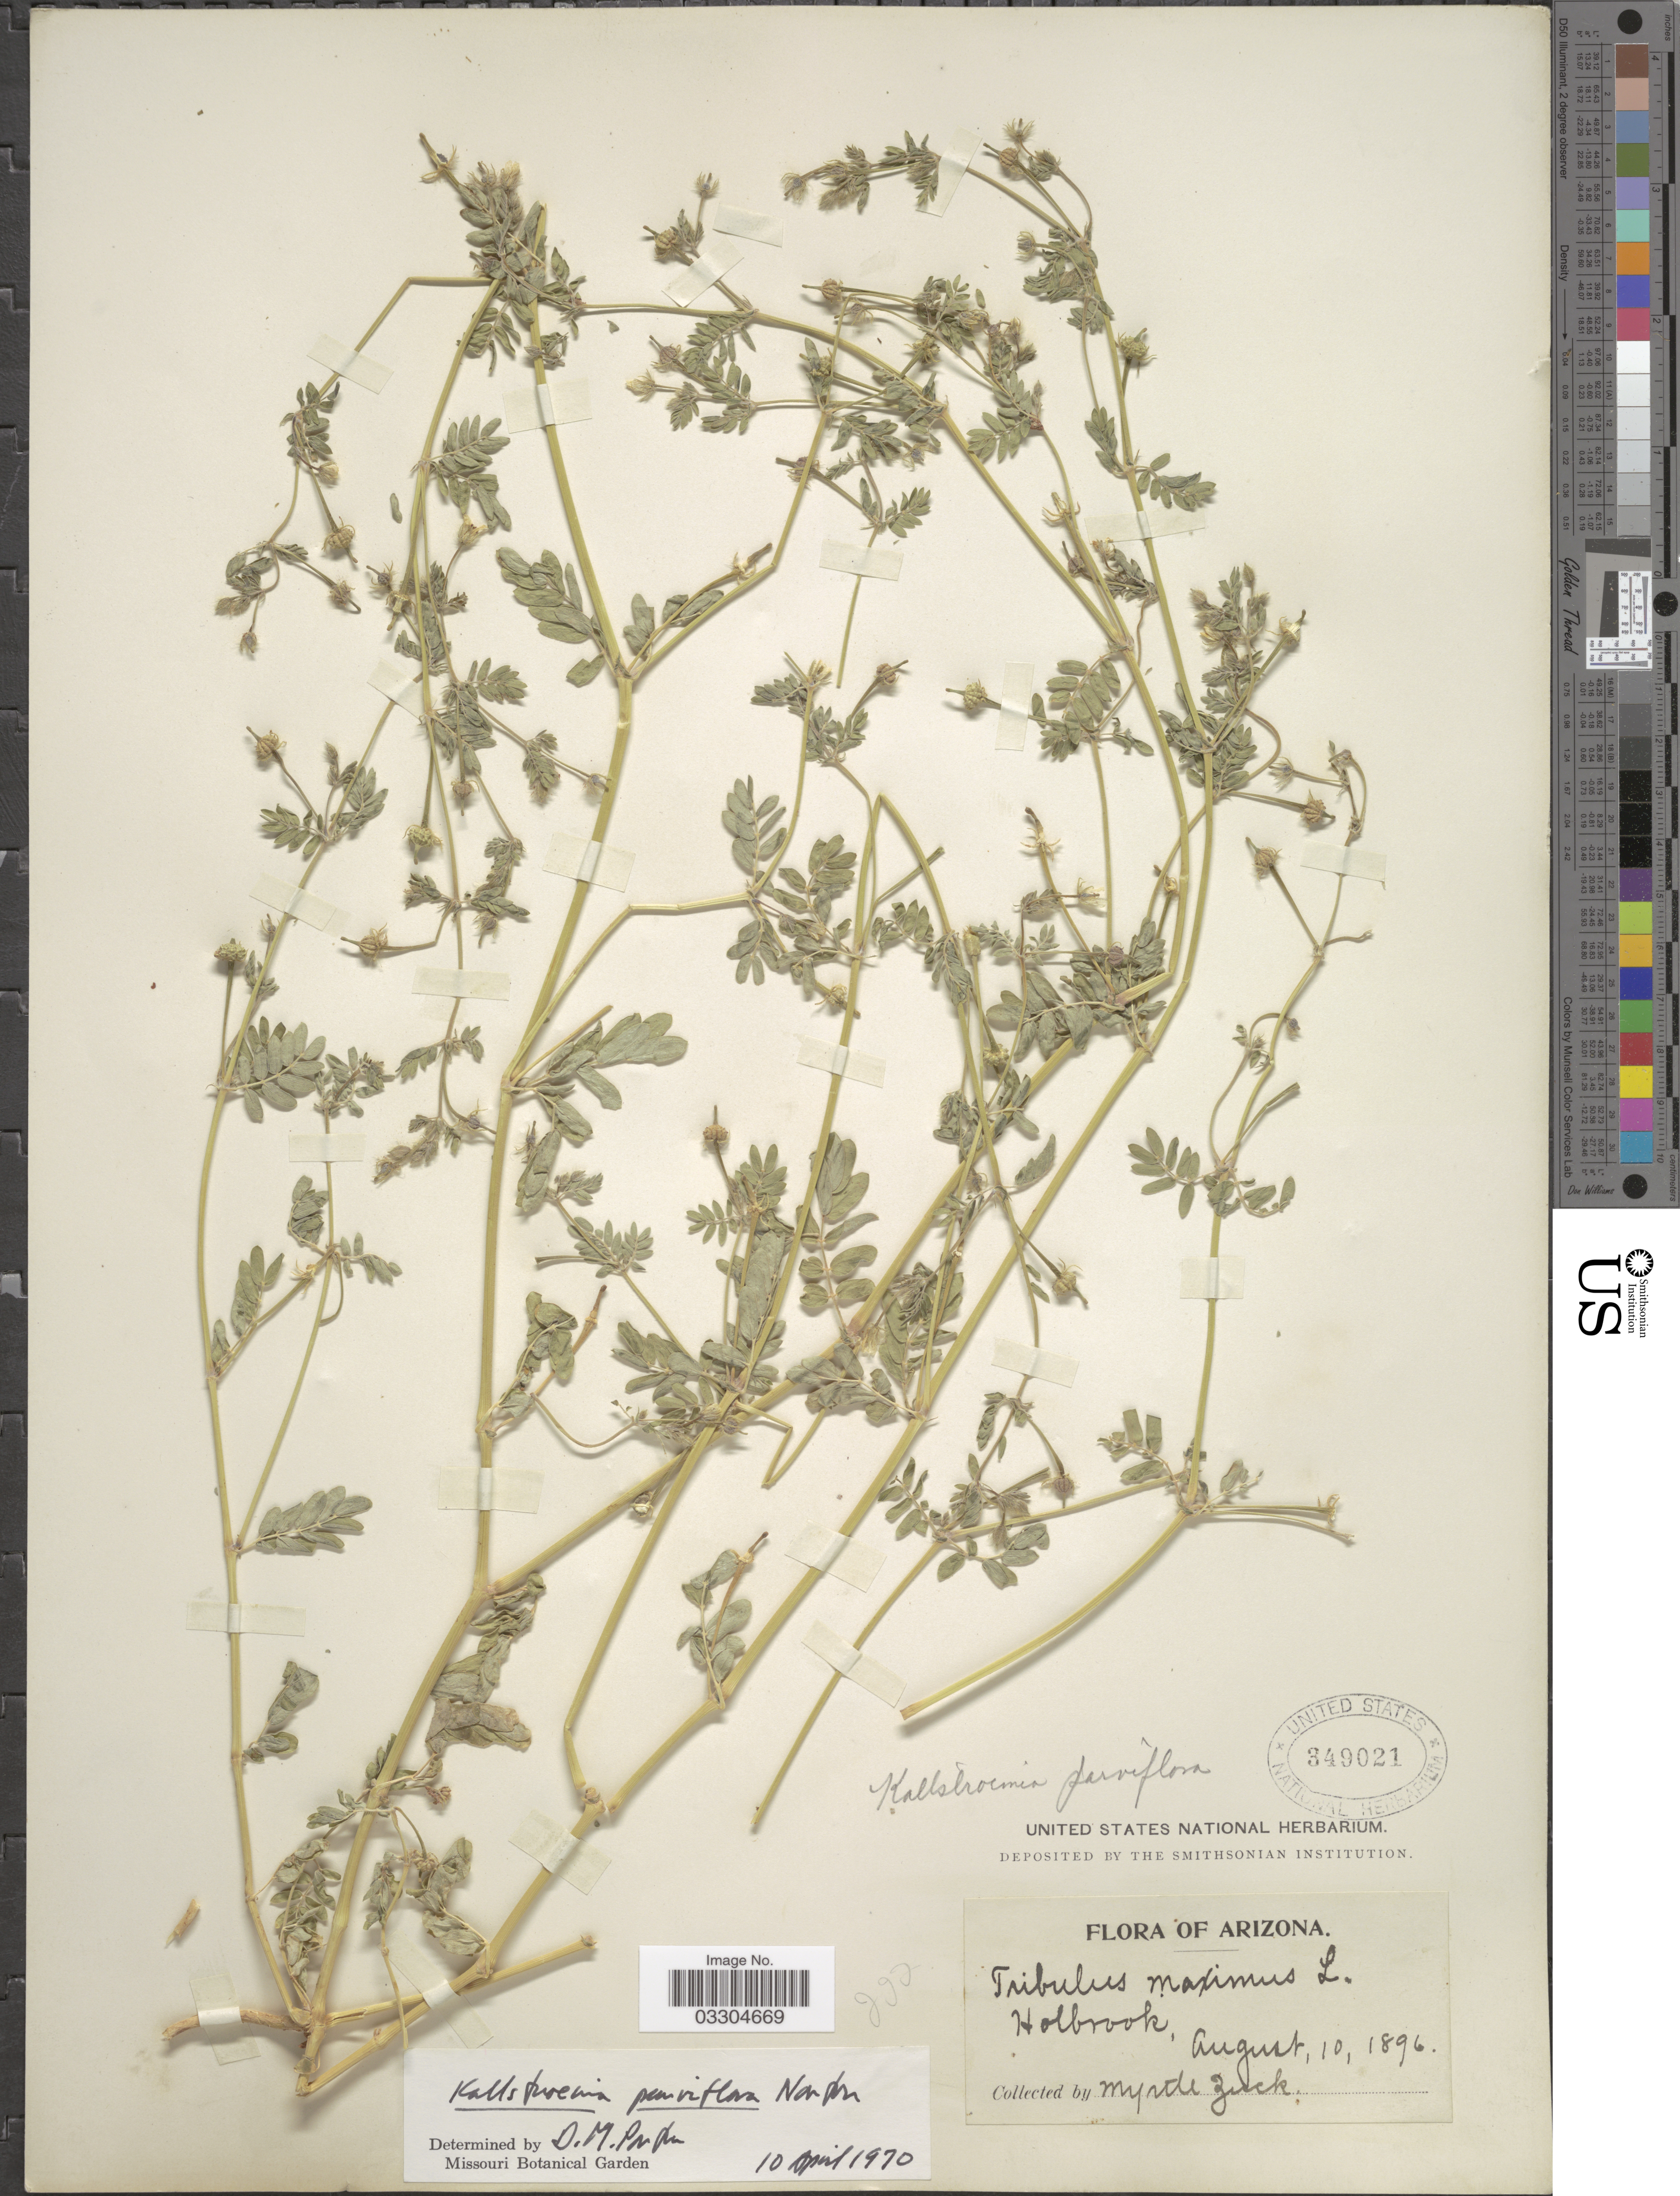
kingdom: Plantae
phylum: Tracheophyta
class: Magnoliopsida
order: Zygophyllales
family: Zygophyllaceae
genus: Kallstroemia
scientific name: Kallstroemia parviflora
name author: Norton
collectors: M. Zuck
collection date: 1896-08-10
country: United States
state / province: Arizona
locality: Holbrook.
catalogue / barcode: US 349021